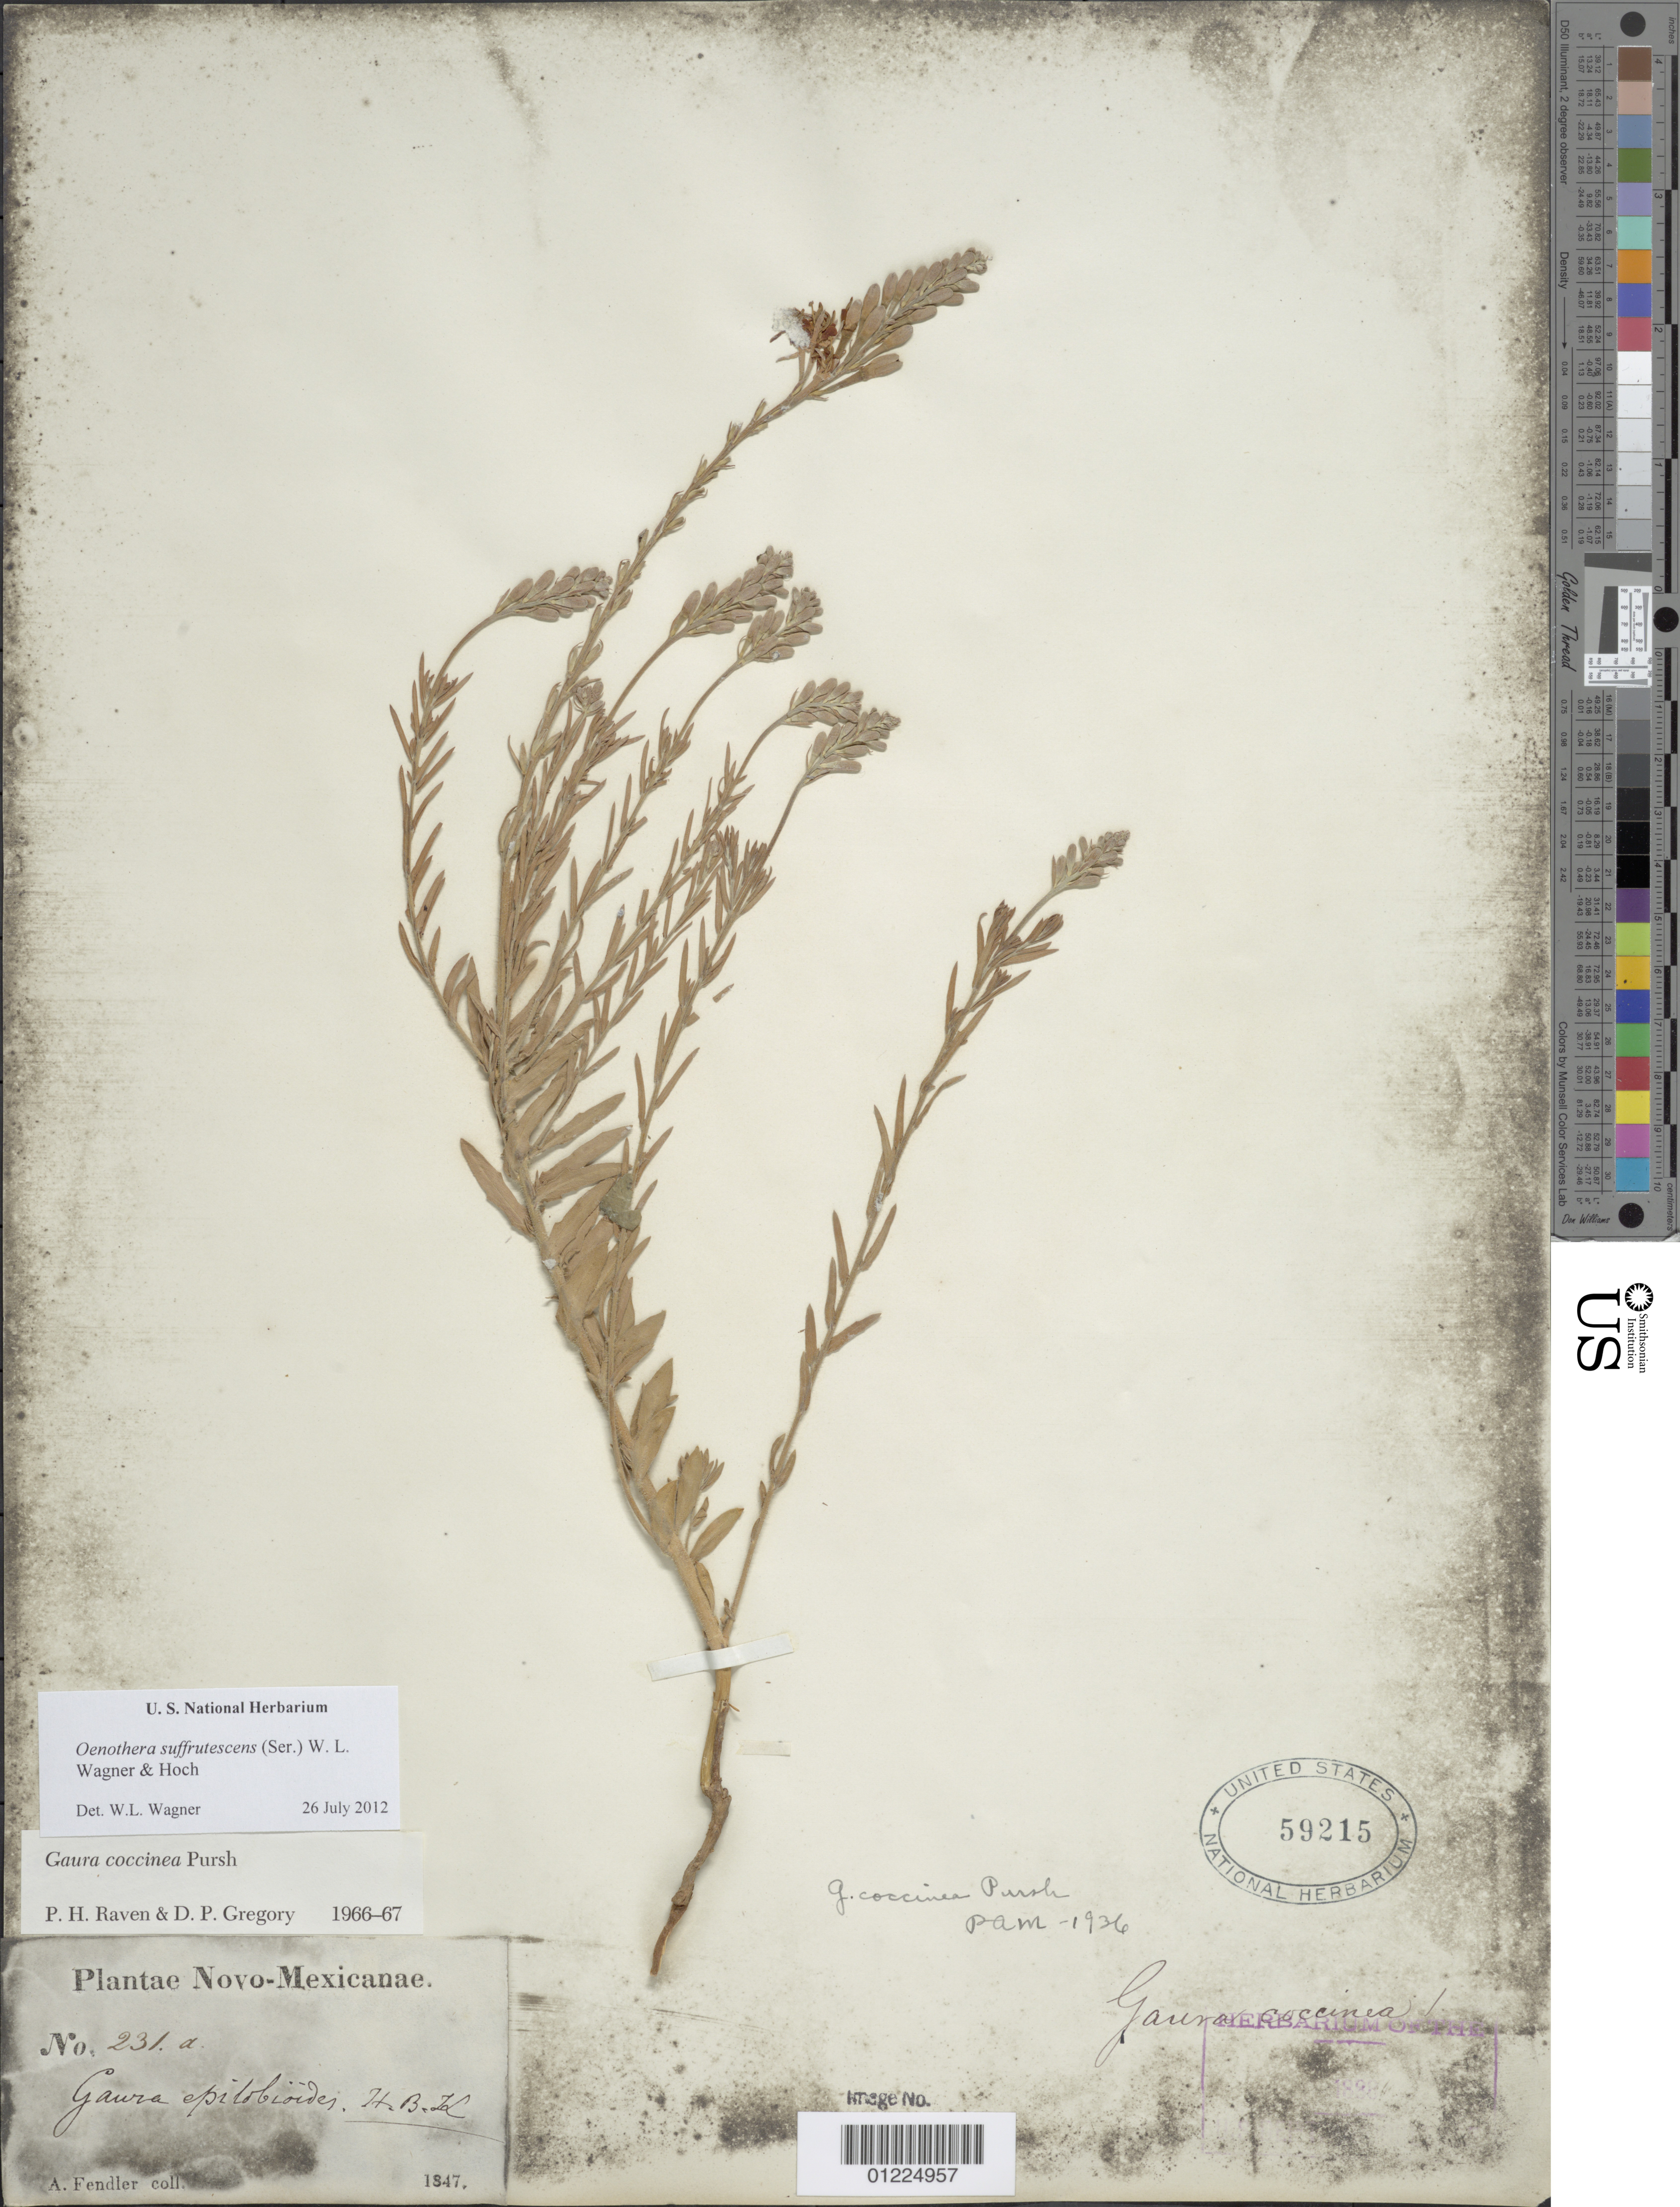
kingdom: Plantae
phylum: Tracheophyta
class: Magnoliopsida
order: Myrtales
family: Onagraceae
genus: Oenothera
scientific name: Oenothera suffrutescens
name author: (Ser.) W.L. Wagner & Hoch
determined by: Wagner, W. L., (BOT), Smithsonian Institution - National Museum of Natural History (UNITED STATES)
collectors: A. Fendler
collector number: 231 a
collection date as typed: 1847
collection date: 1847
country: United States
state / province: New Mexico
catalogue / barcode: US 59215